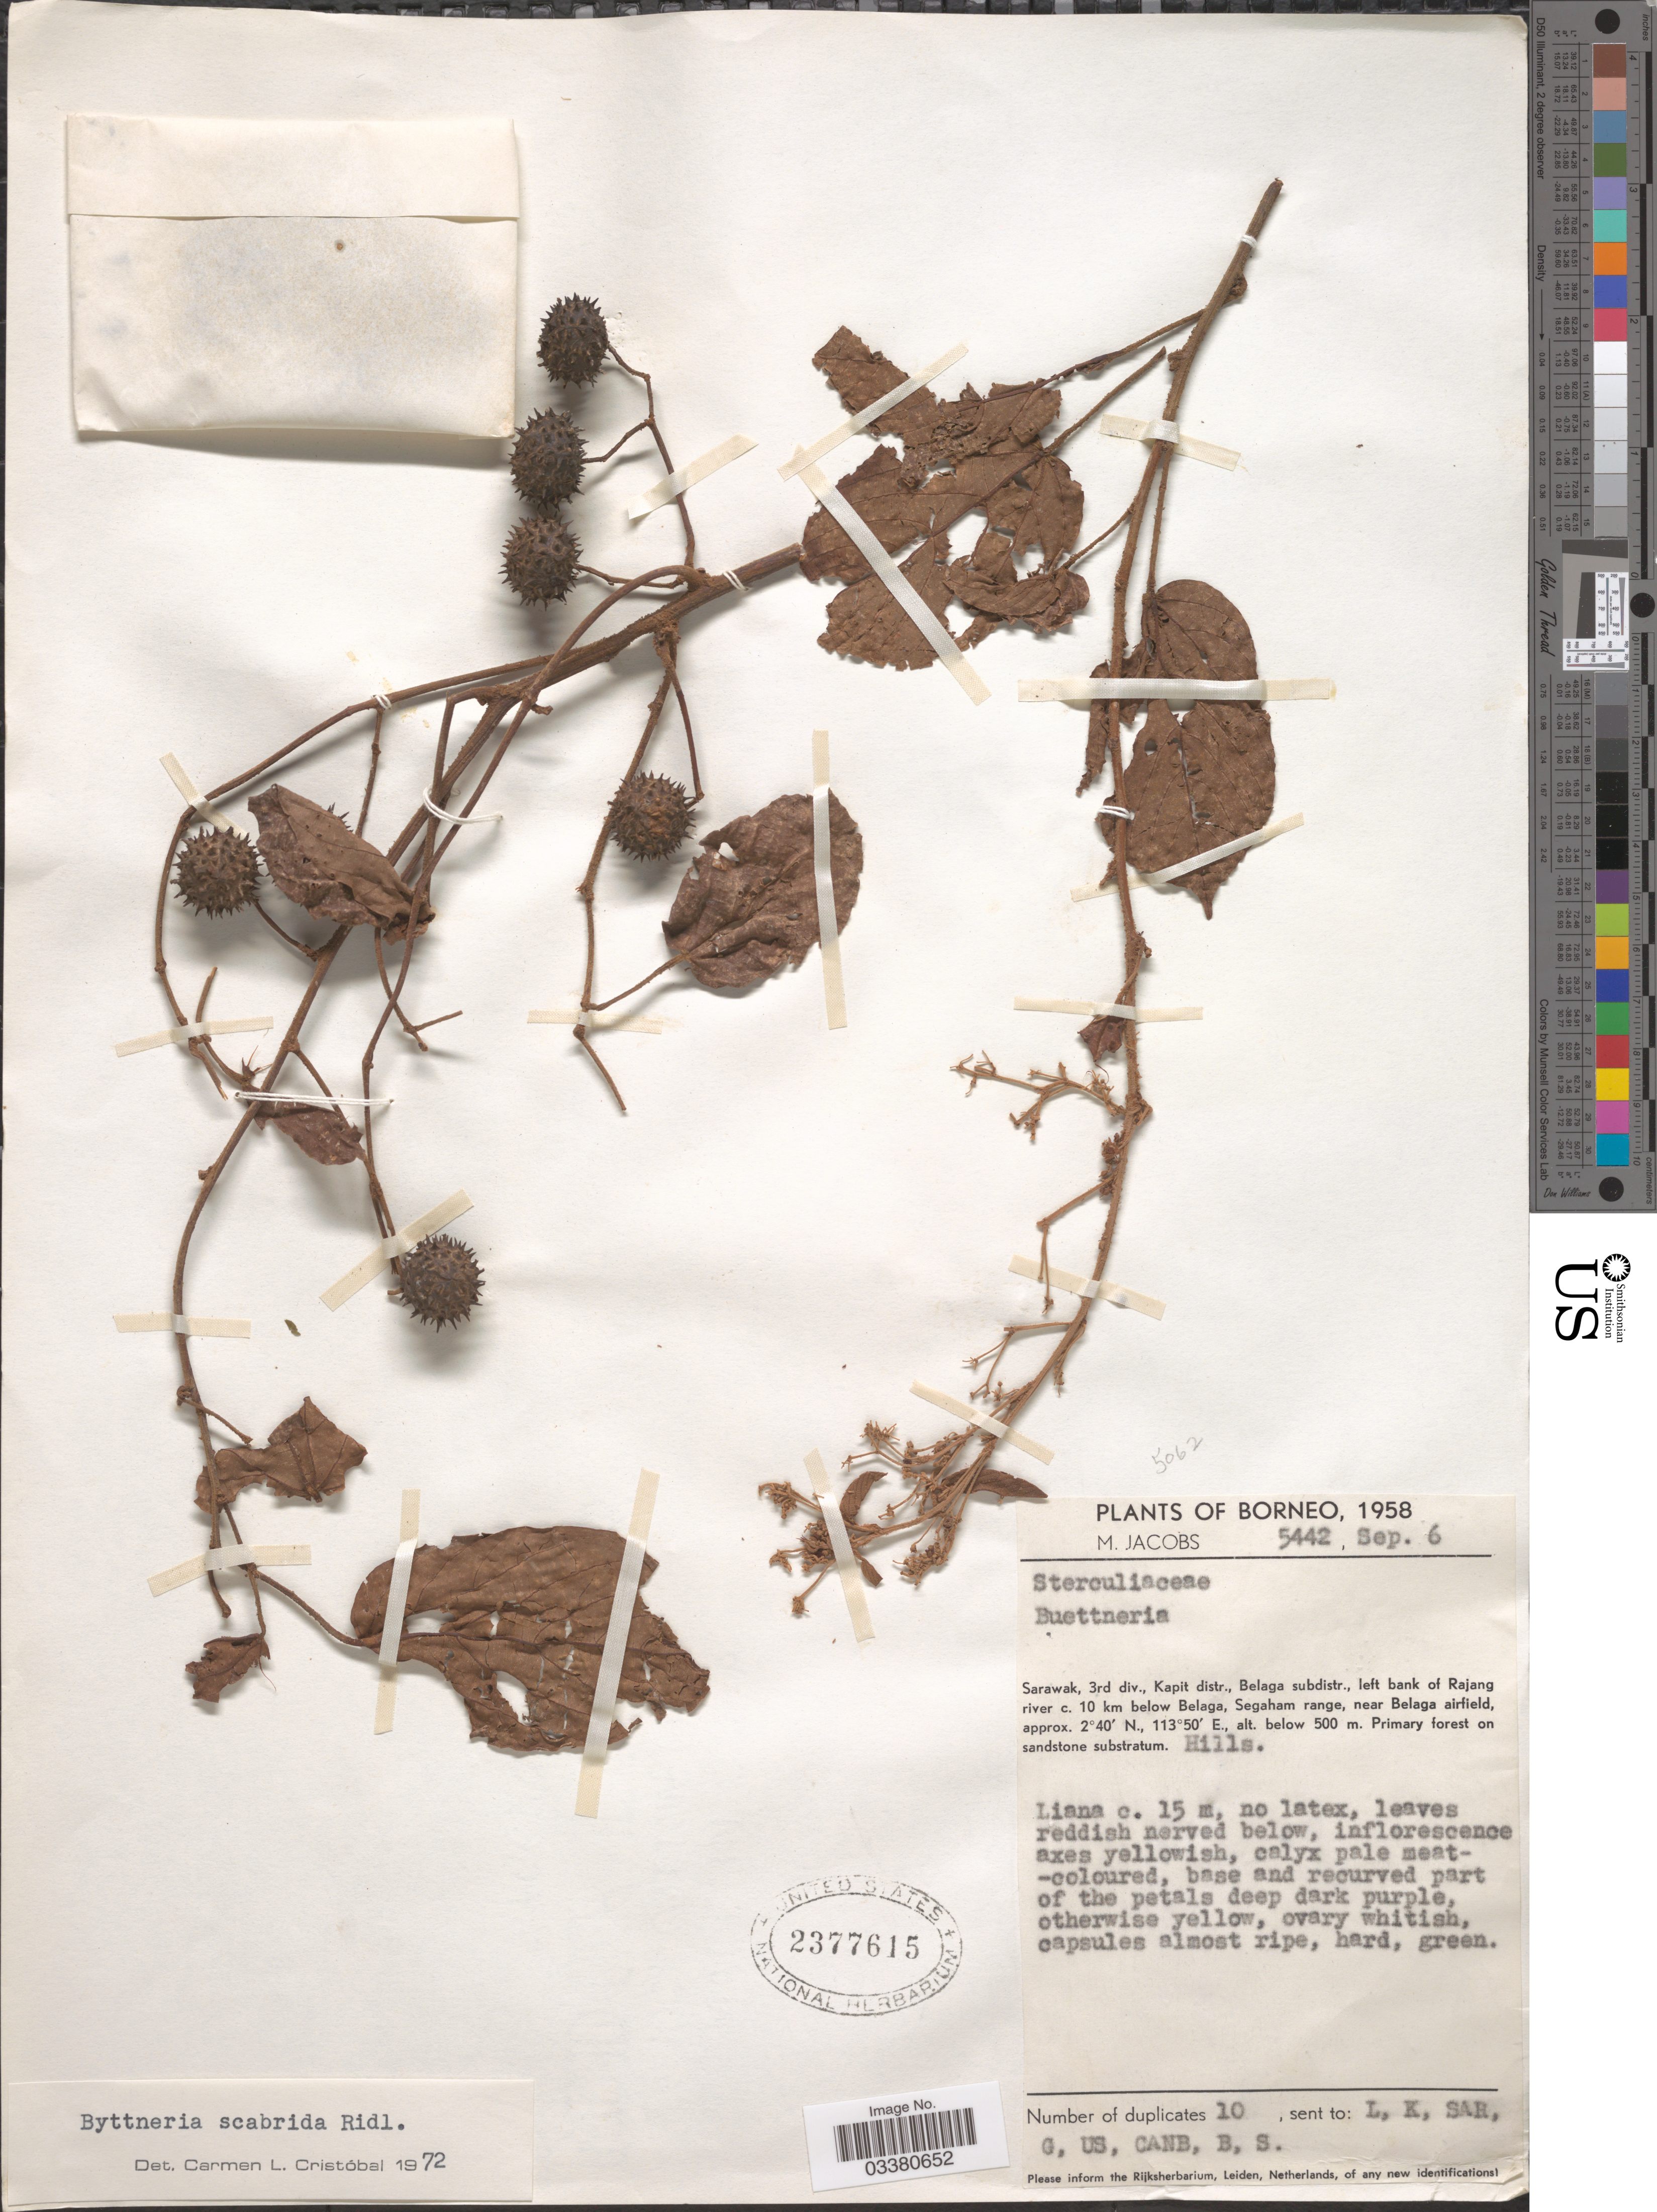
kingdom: Plantae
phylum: Tracheophyta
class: Magnoliopsida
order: Malvales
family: Malvaceae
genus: Byttneria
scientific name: Byttneria scabrida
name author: Ridl.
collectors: M. Jacobs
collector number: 5442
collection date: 1958-09-06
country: Malaysia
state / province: Sarawak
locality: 3rd div., Kapit distr., Belaga subdistr., left bank of Rajang river c. 10 km below Belaga, Segaham range, near Belaga airfield.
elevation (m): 500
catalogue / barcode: US 2377615